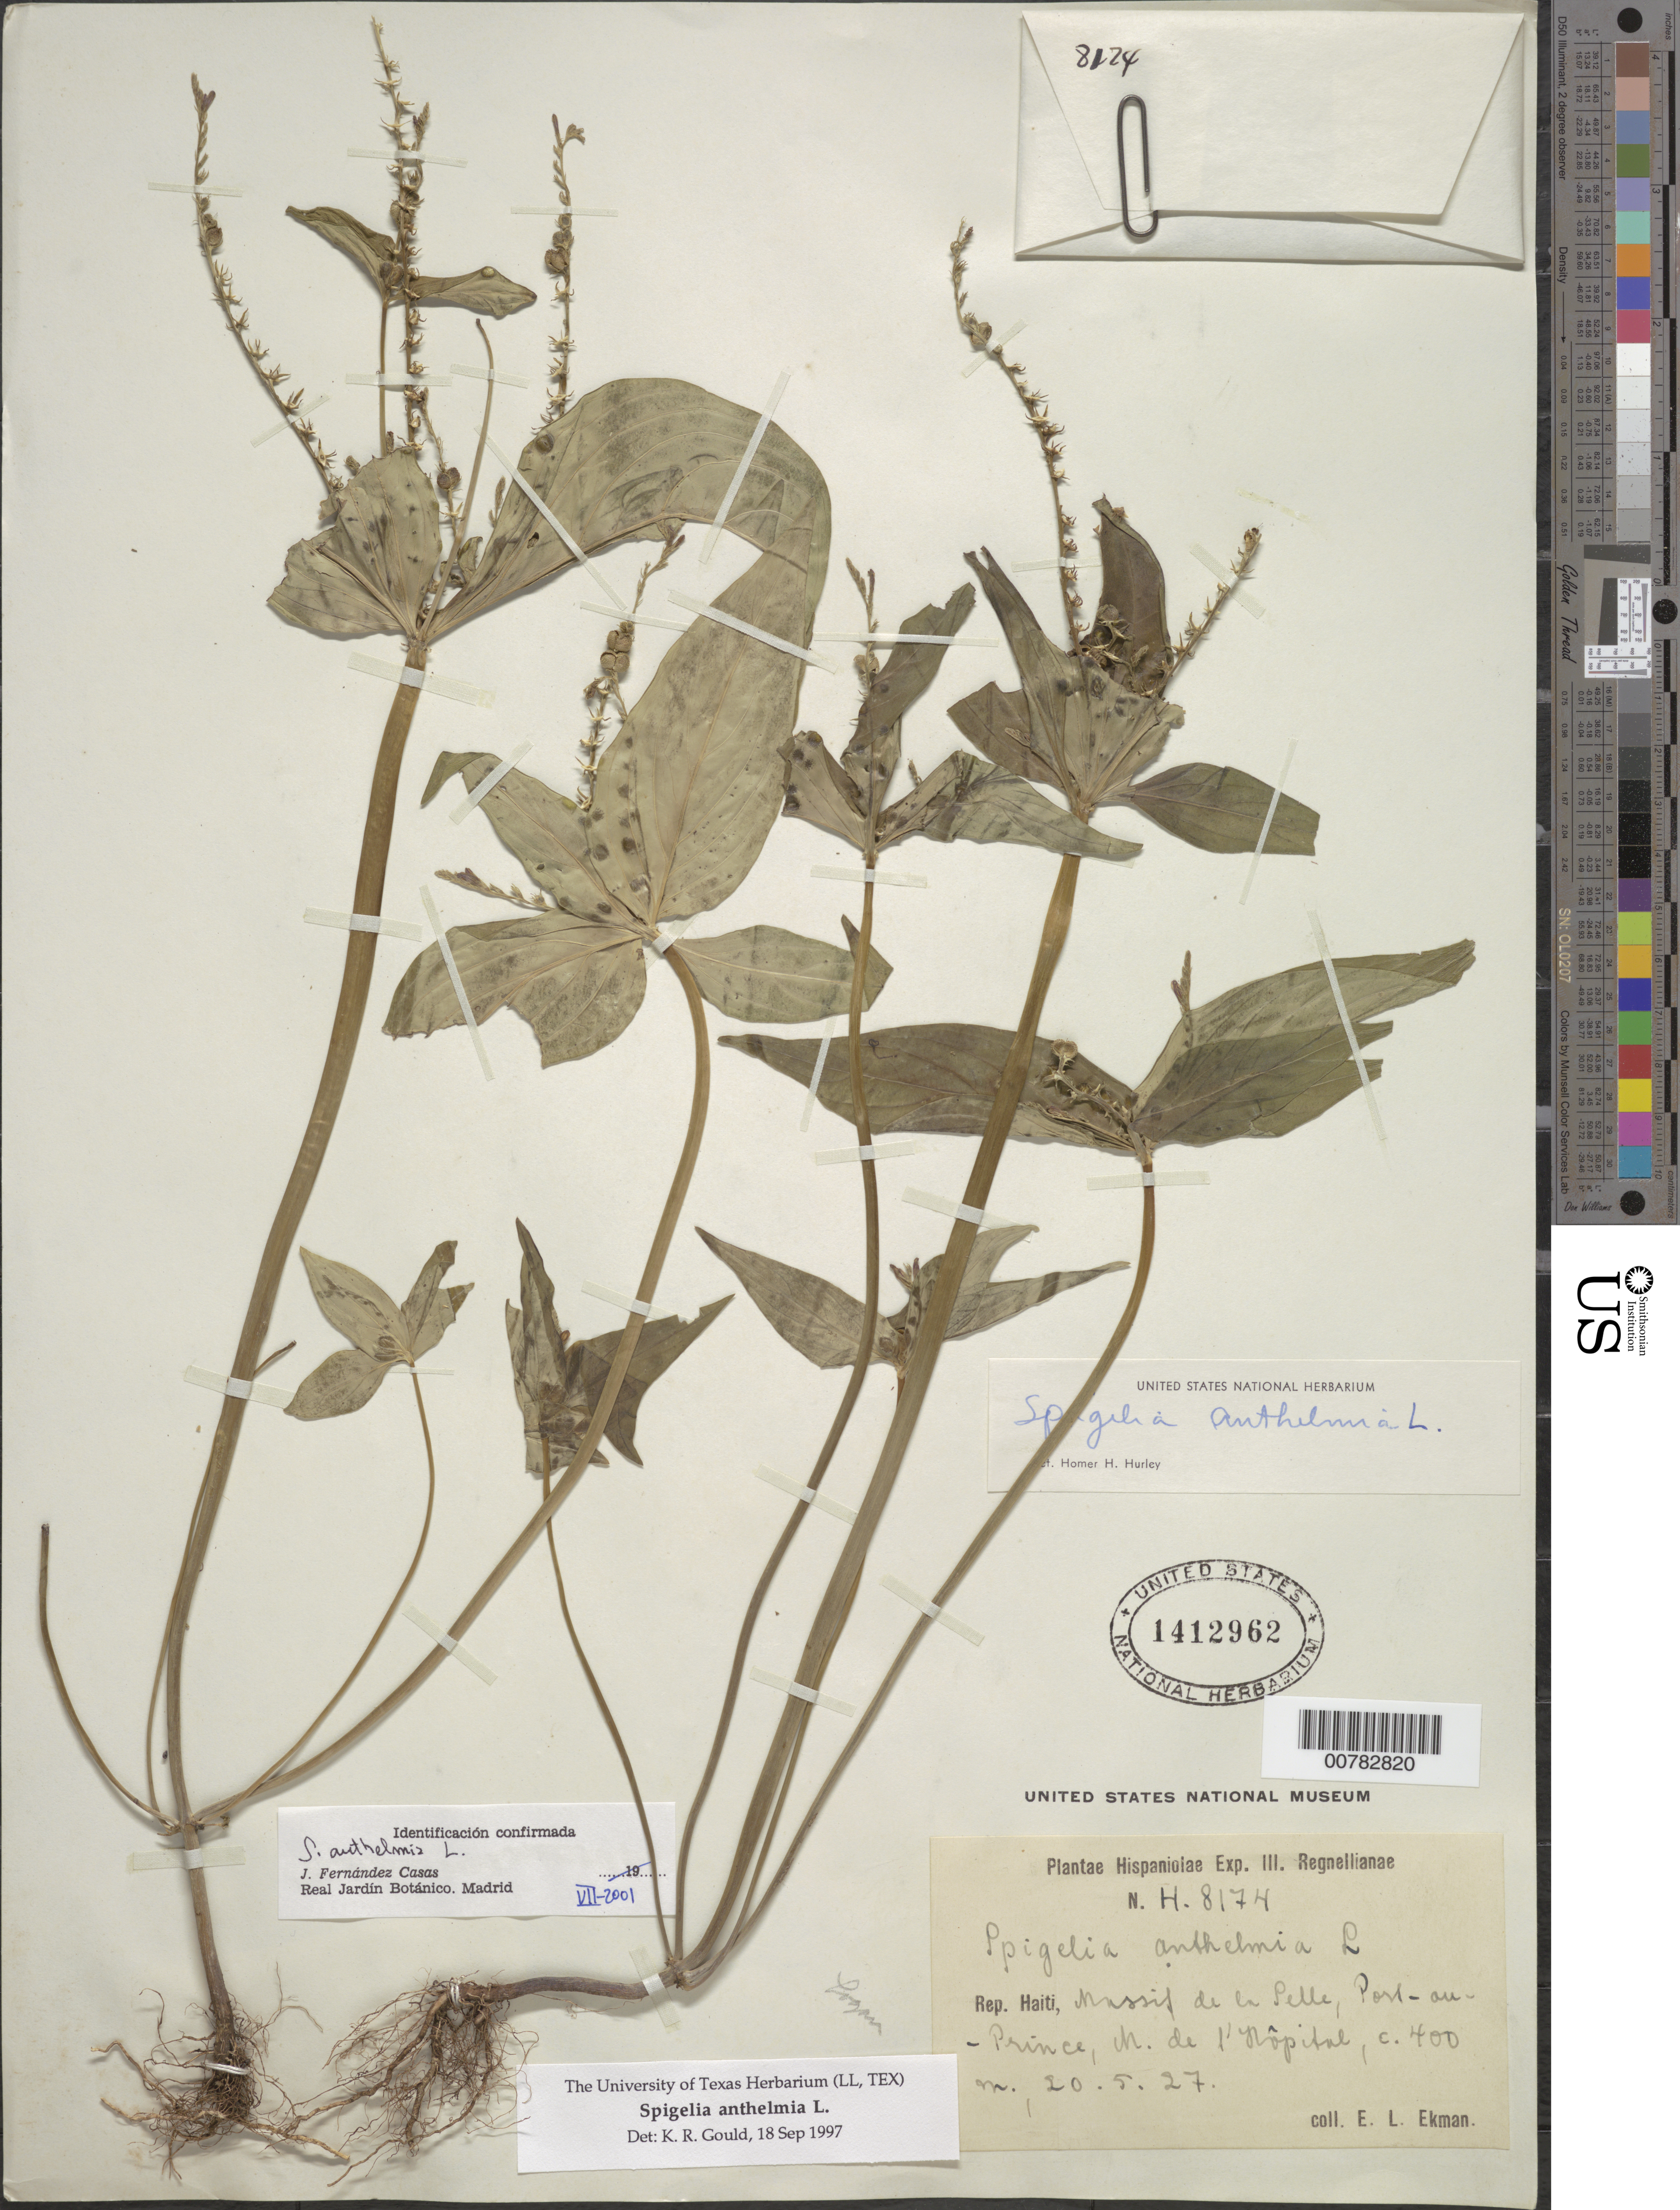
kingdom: Plantae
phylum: Tracheophyta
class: Magnoliopsida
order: Gentianales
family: Loganiaceae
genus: Spigelia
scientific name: Spigelia anthelmia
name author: L.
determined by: Casas, J. F.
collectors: E. L. Ekman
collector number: H 8174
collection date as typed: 20 May 1927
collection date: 1927-05-20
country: Haiti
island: Hispaniola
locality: Massif de la Selle, Port-au-Prince, M. de l'Hôpital.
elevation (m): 400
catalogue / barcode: US 1412962